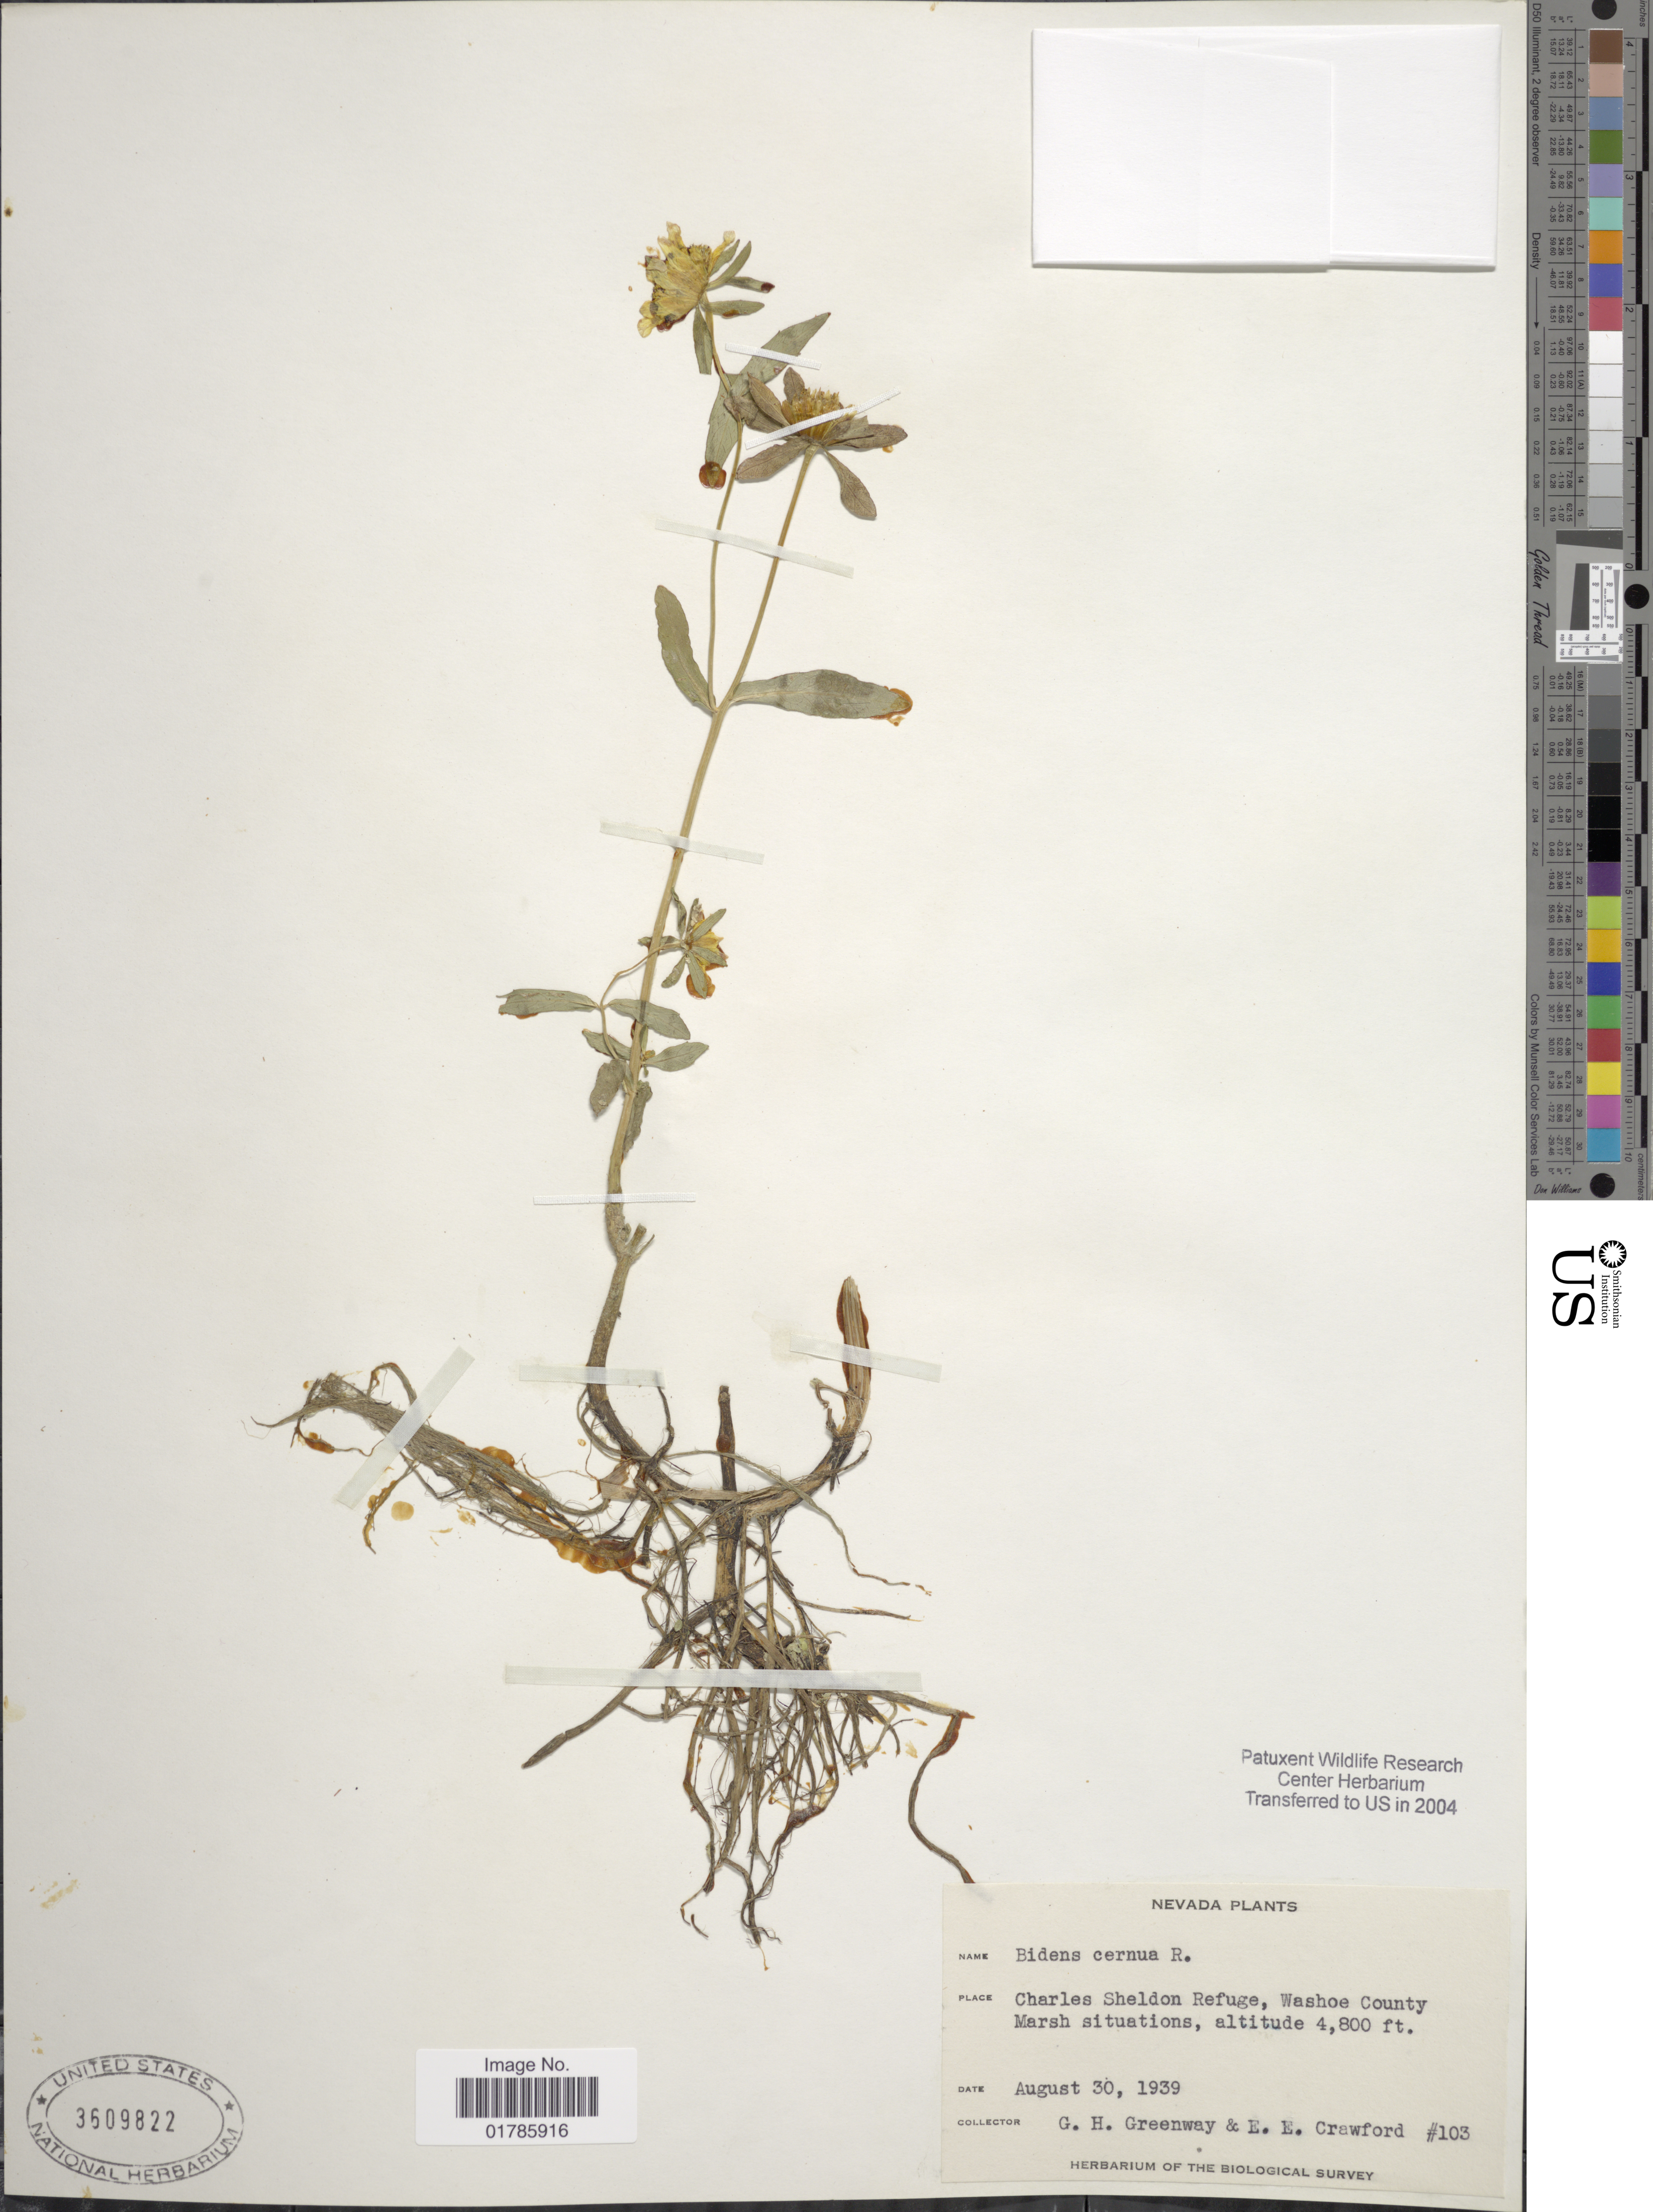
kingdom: Plantae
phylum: Tracheophyta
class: Magnoliopsida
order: Asterales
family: Asteraceae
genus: Bidens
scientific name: Bidens cernua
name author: L.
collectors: G. Greenway & E. Crawford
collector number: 103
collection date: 1939-08-30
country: United States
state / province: Nevada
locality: Charles Sheldon Refuge, Washoe County Marsh situations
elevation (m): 1463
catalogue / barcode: US 3509822